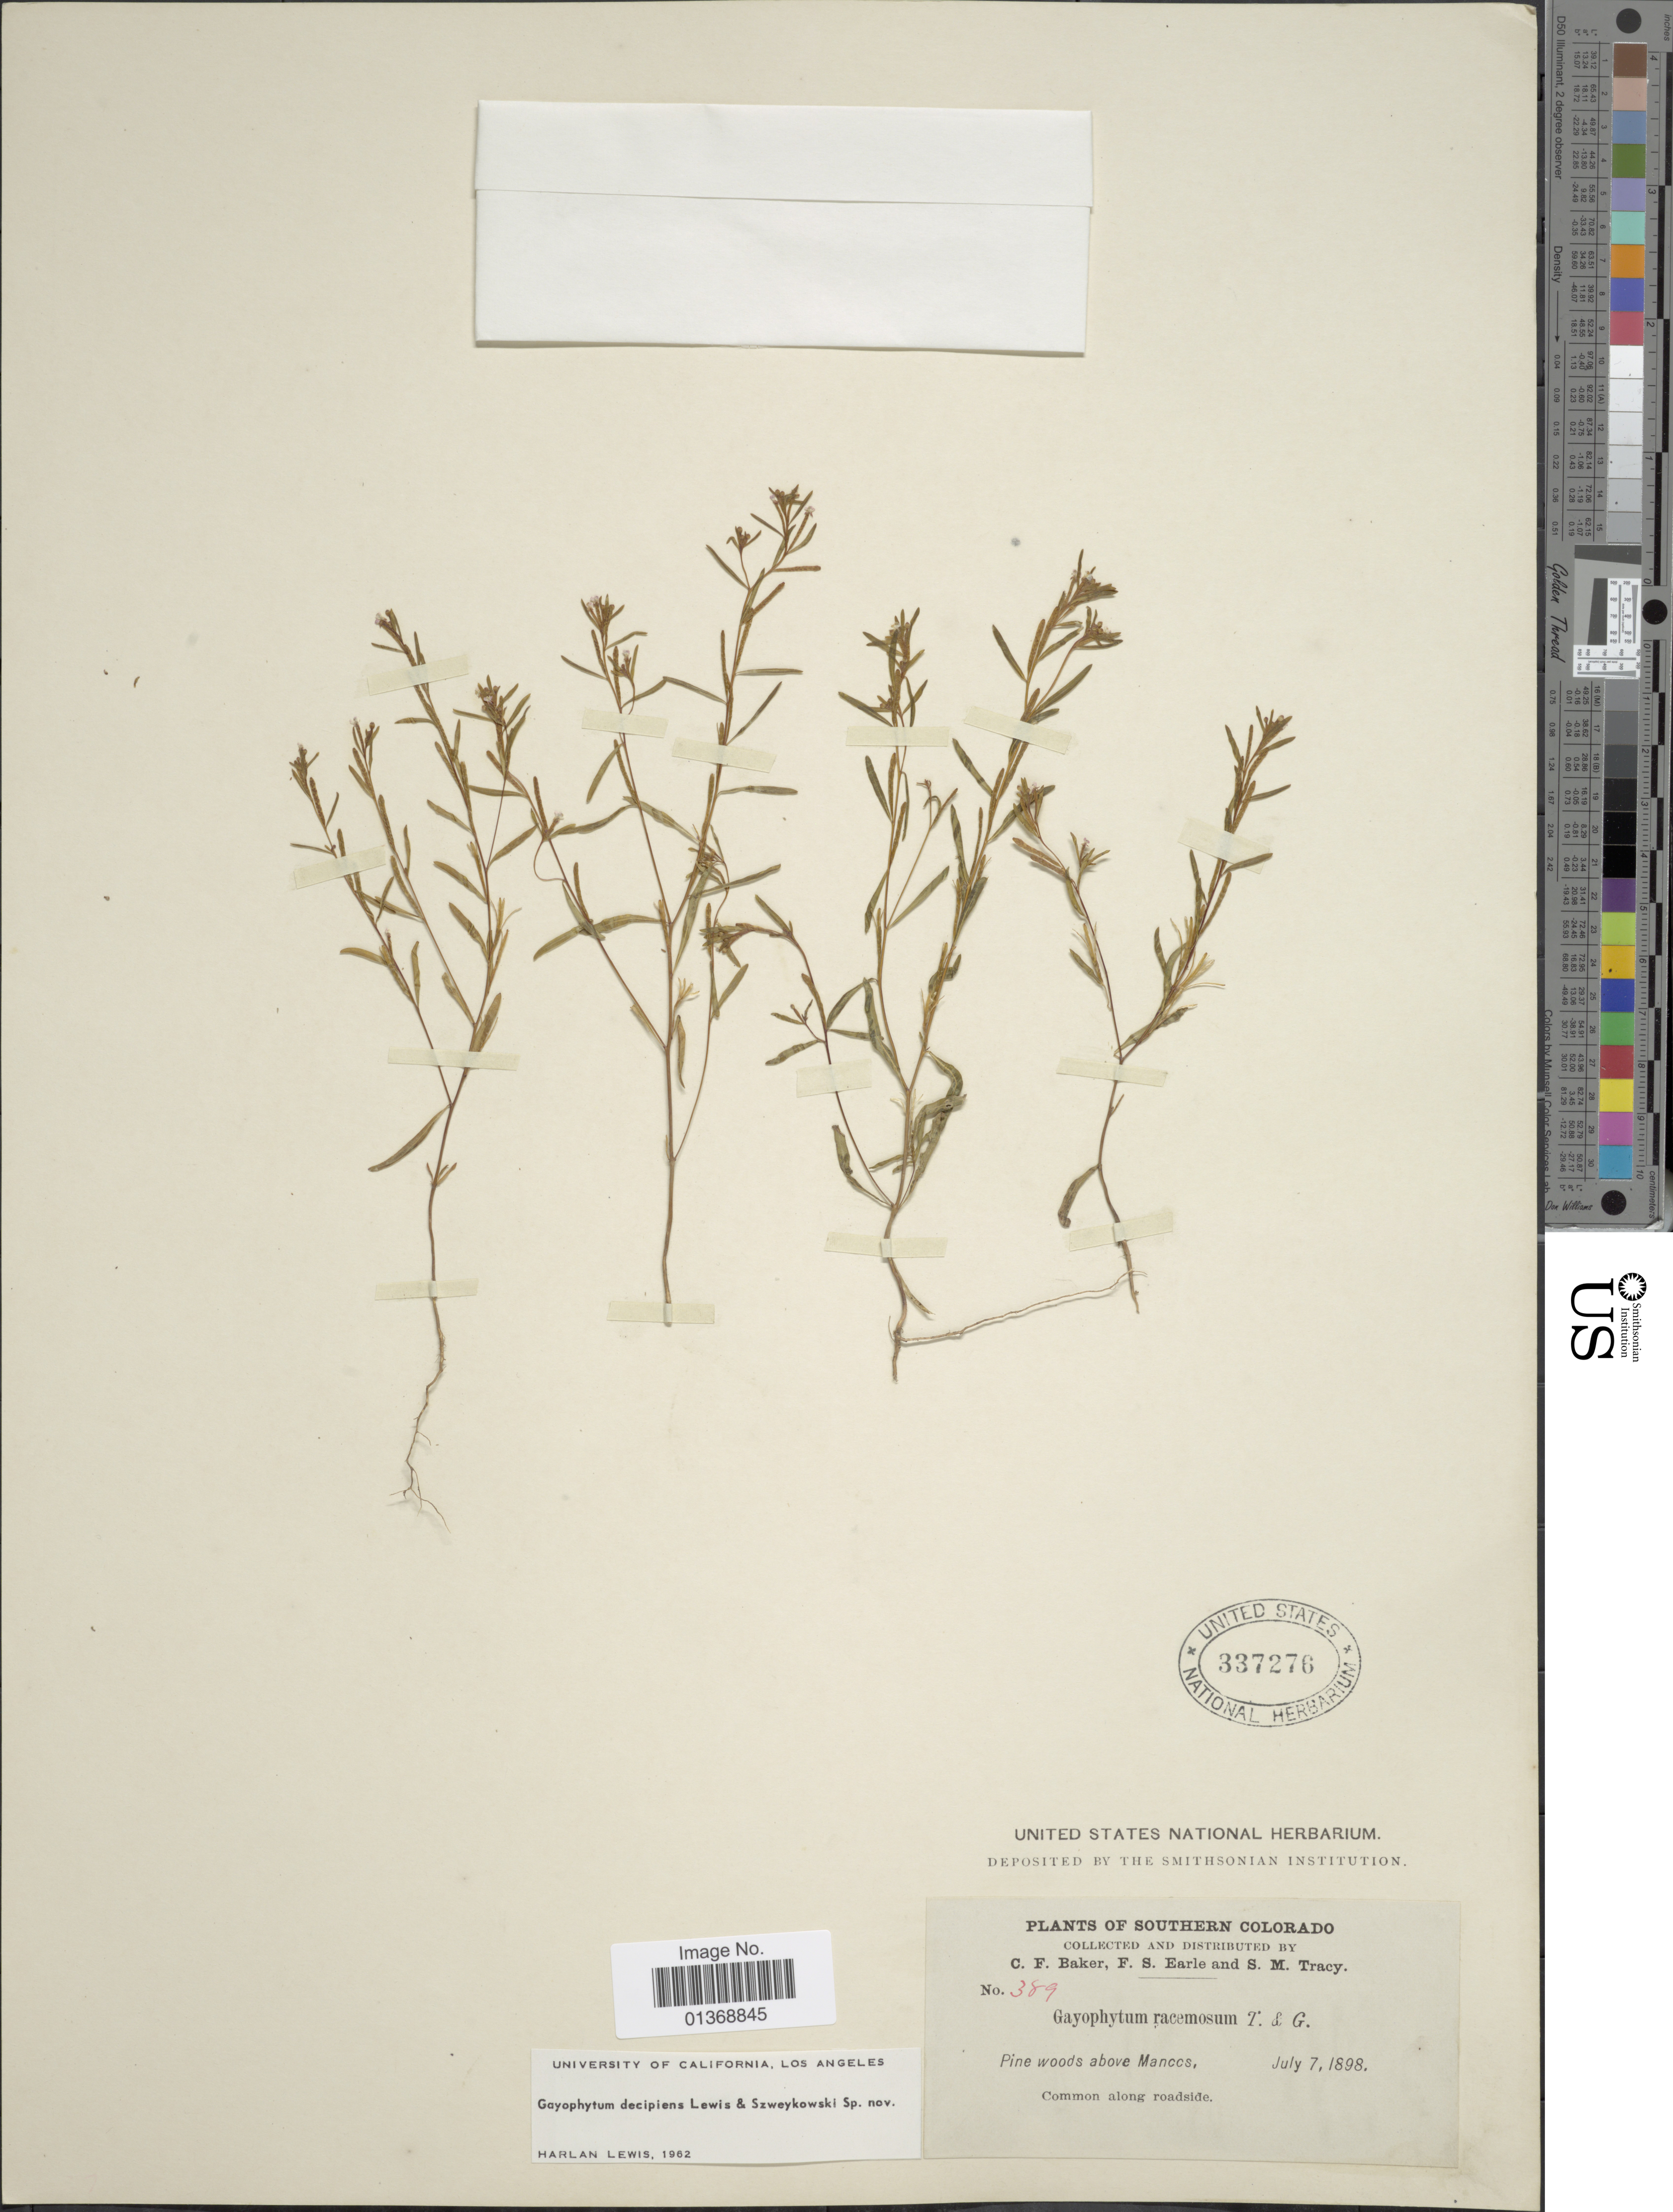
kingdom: Plantae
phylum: Tracheophyta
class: Magnoliopsida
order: Myrtales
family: Onagraceae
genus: Gayophytum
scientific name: Gayophytum decipiens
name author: F. H. Lewis & Szweyk.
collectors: C. F. Baker, F. S. Earle & S. M. Tracy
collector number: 389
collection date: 1898-07-07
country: United States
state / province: Colorado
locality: Southern Colorado, Pine woods above Mancos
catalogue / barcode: US 337276